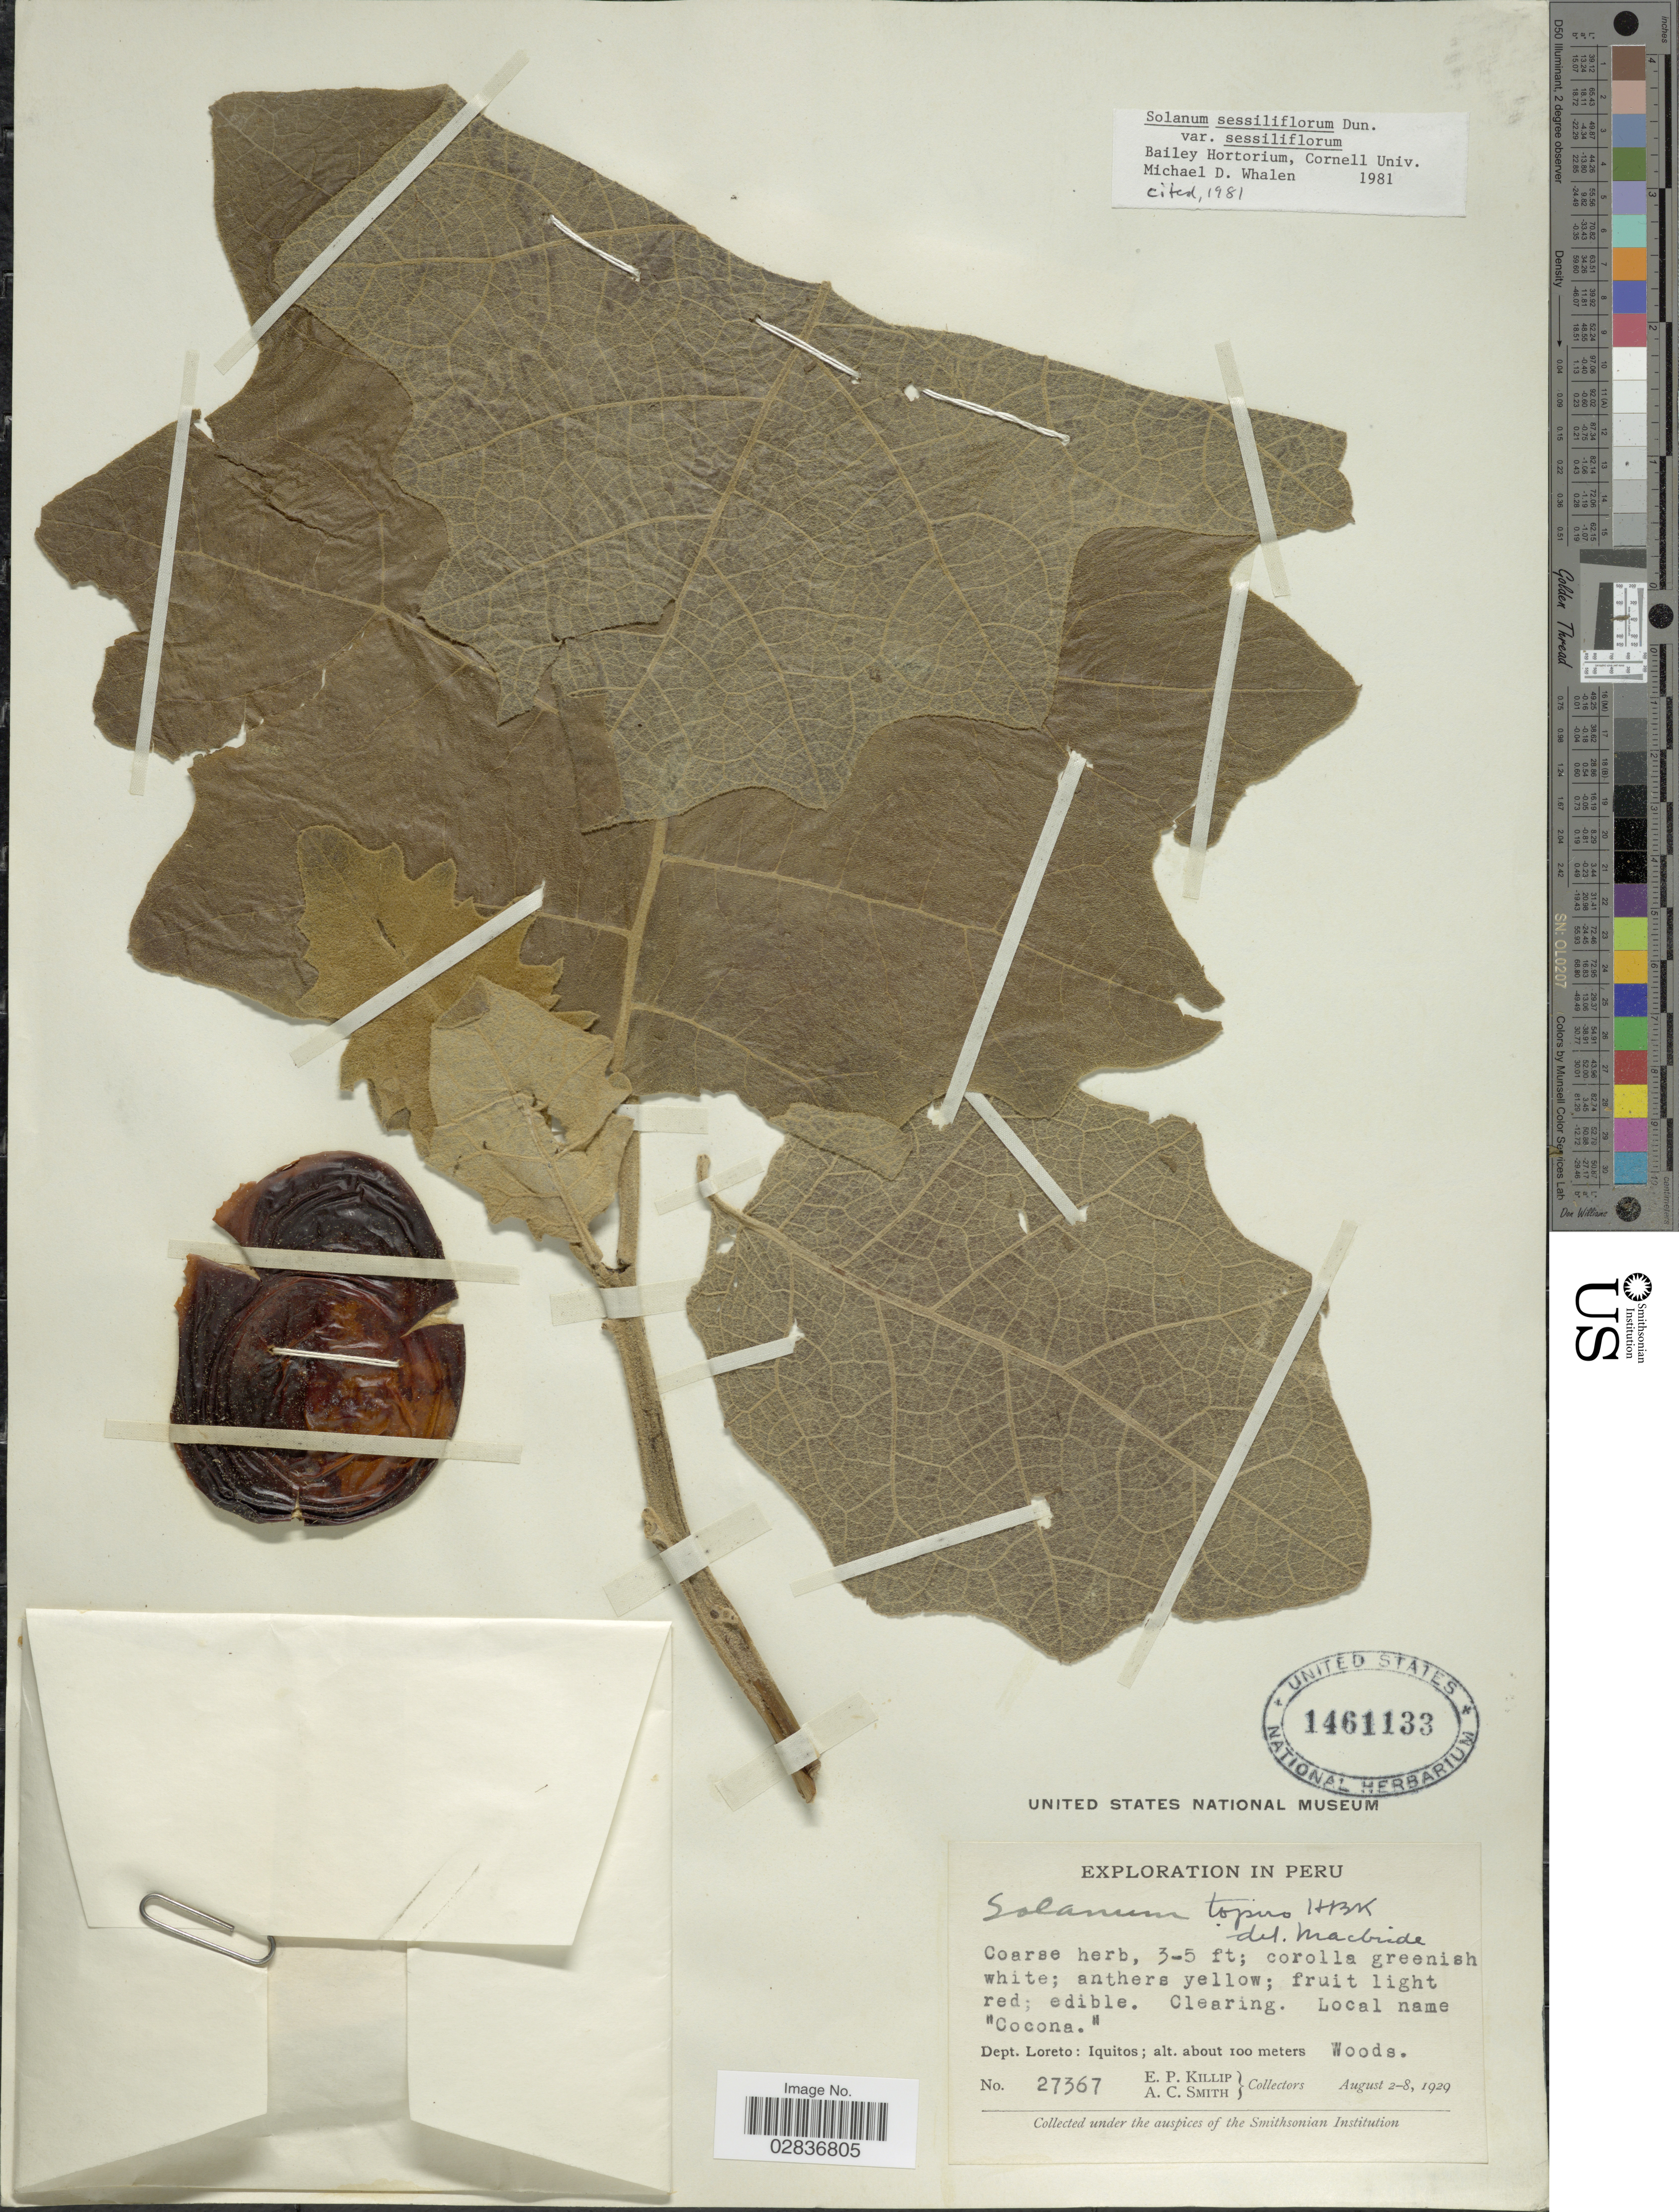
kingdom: Plantae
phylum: Tracheophyta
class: Magnoliopsida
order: Solanales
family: Solanaceae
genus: Solanum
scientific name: Solanum sessiliflorum var. sessiliflorum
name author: Dunal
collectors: E. P. Killip & A. C. Smith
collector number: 27367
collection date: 1929-08-02/1929-08-08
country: Peru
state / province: Loreto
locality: Dept. Loreto: Iquitos.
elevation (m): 100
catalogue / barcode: US 1461133